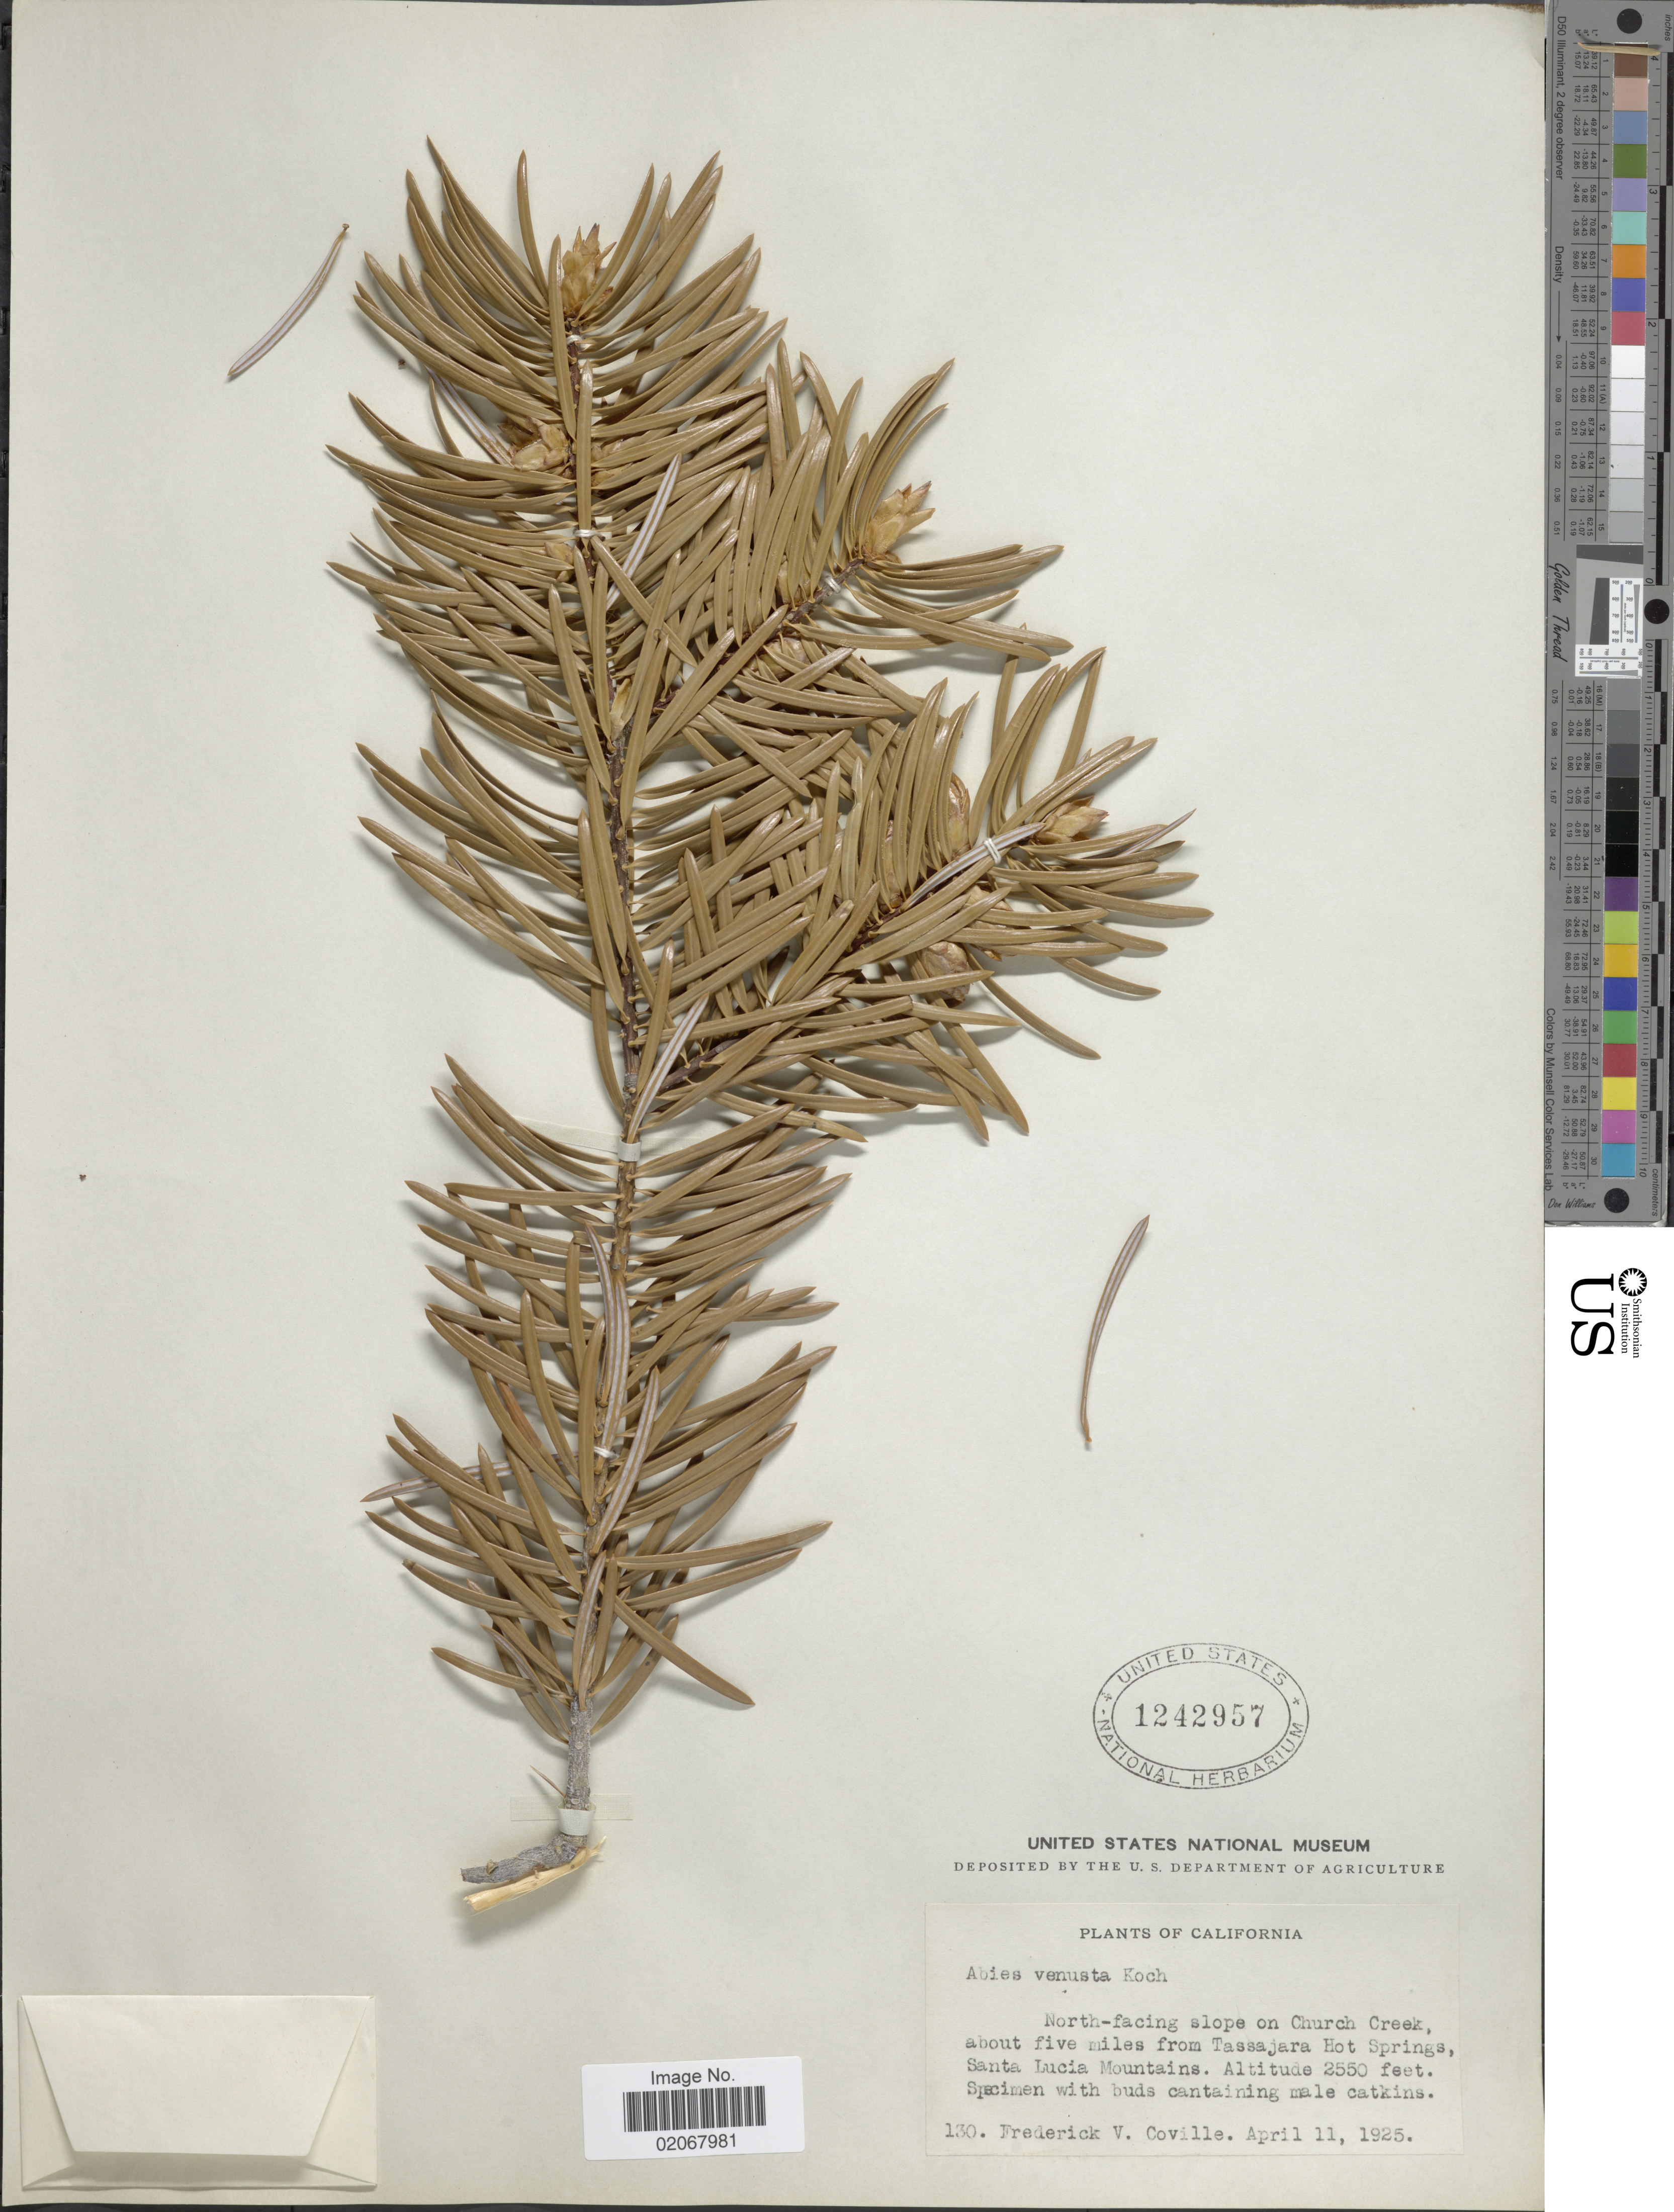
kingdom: Plantae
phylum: Tracheophyta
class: Pinopsida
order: Pinales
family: Pinaceae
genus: Abies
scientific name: Abies bracteata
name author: (D. Don) Poit.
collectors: F. V. Coville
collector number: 130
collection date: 1925-04-11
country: United States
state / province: California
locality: North-facing slope on Church Creek, about five mile from Tessajara. Hot Springs, Santa Lucia Mountains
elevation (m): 777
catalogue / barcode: US 1242957